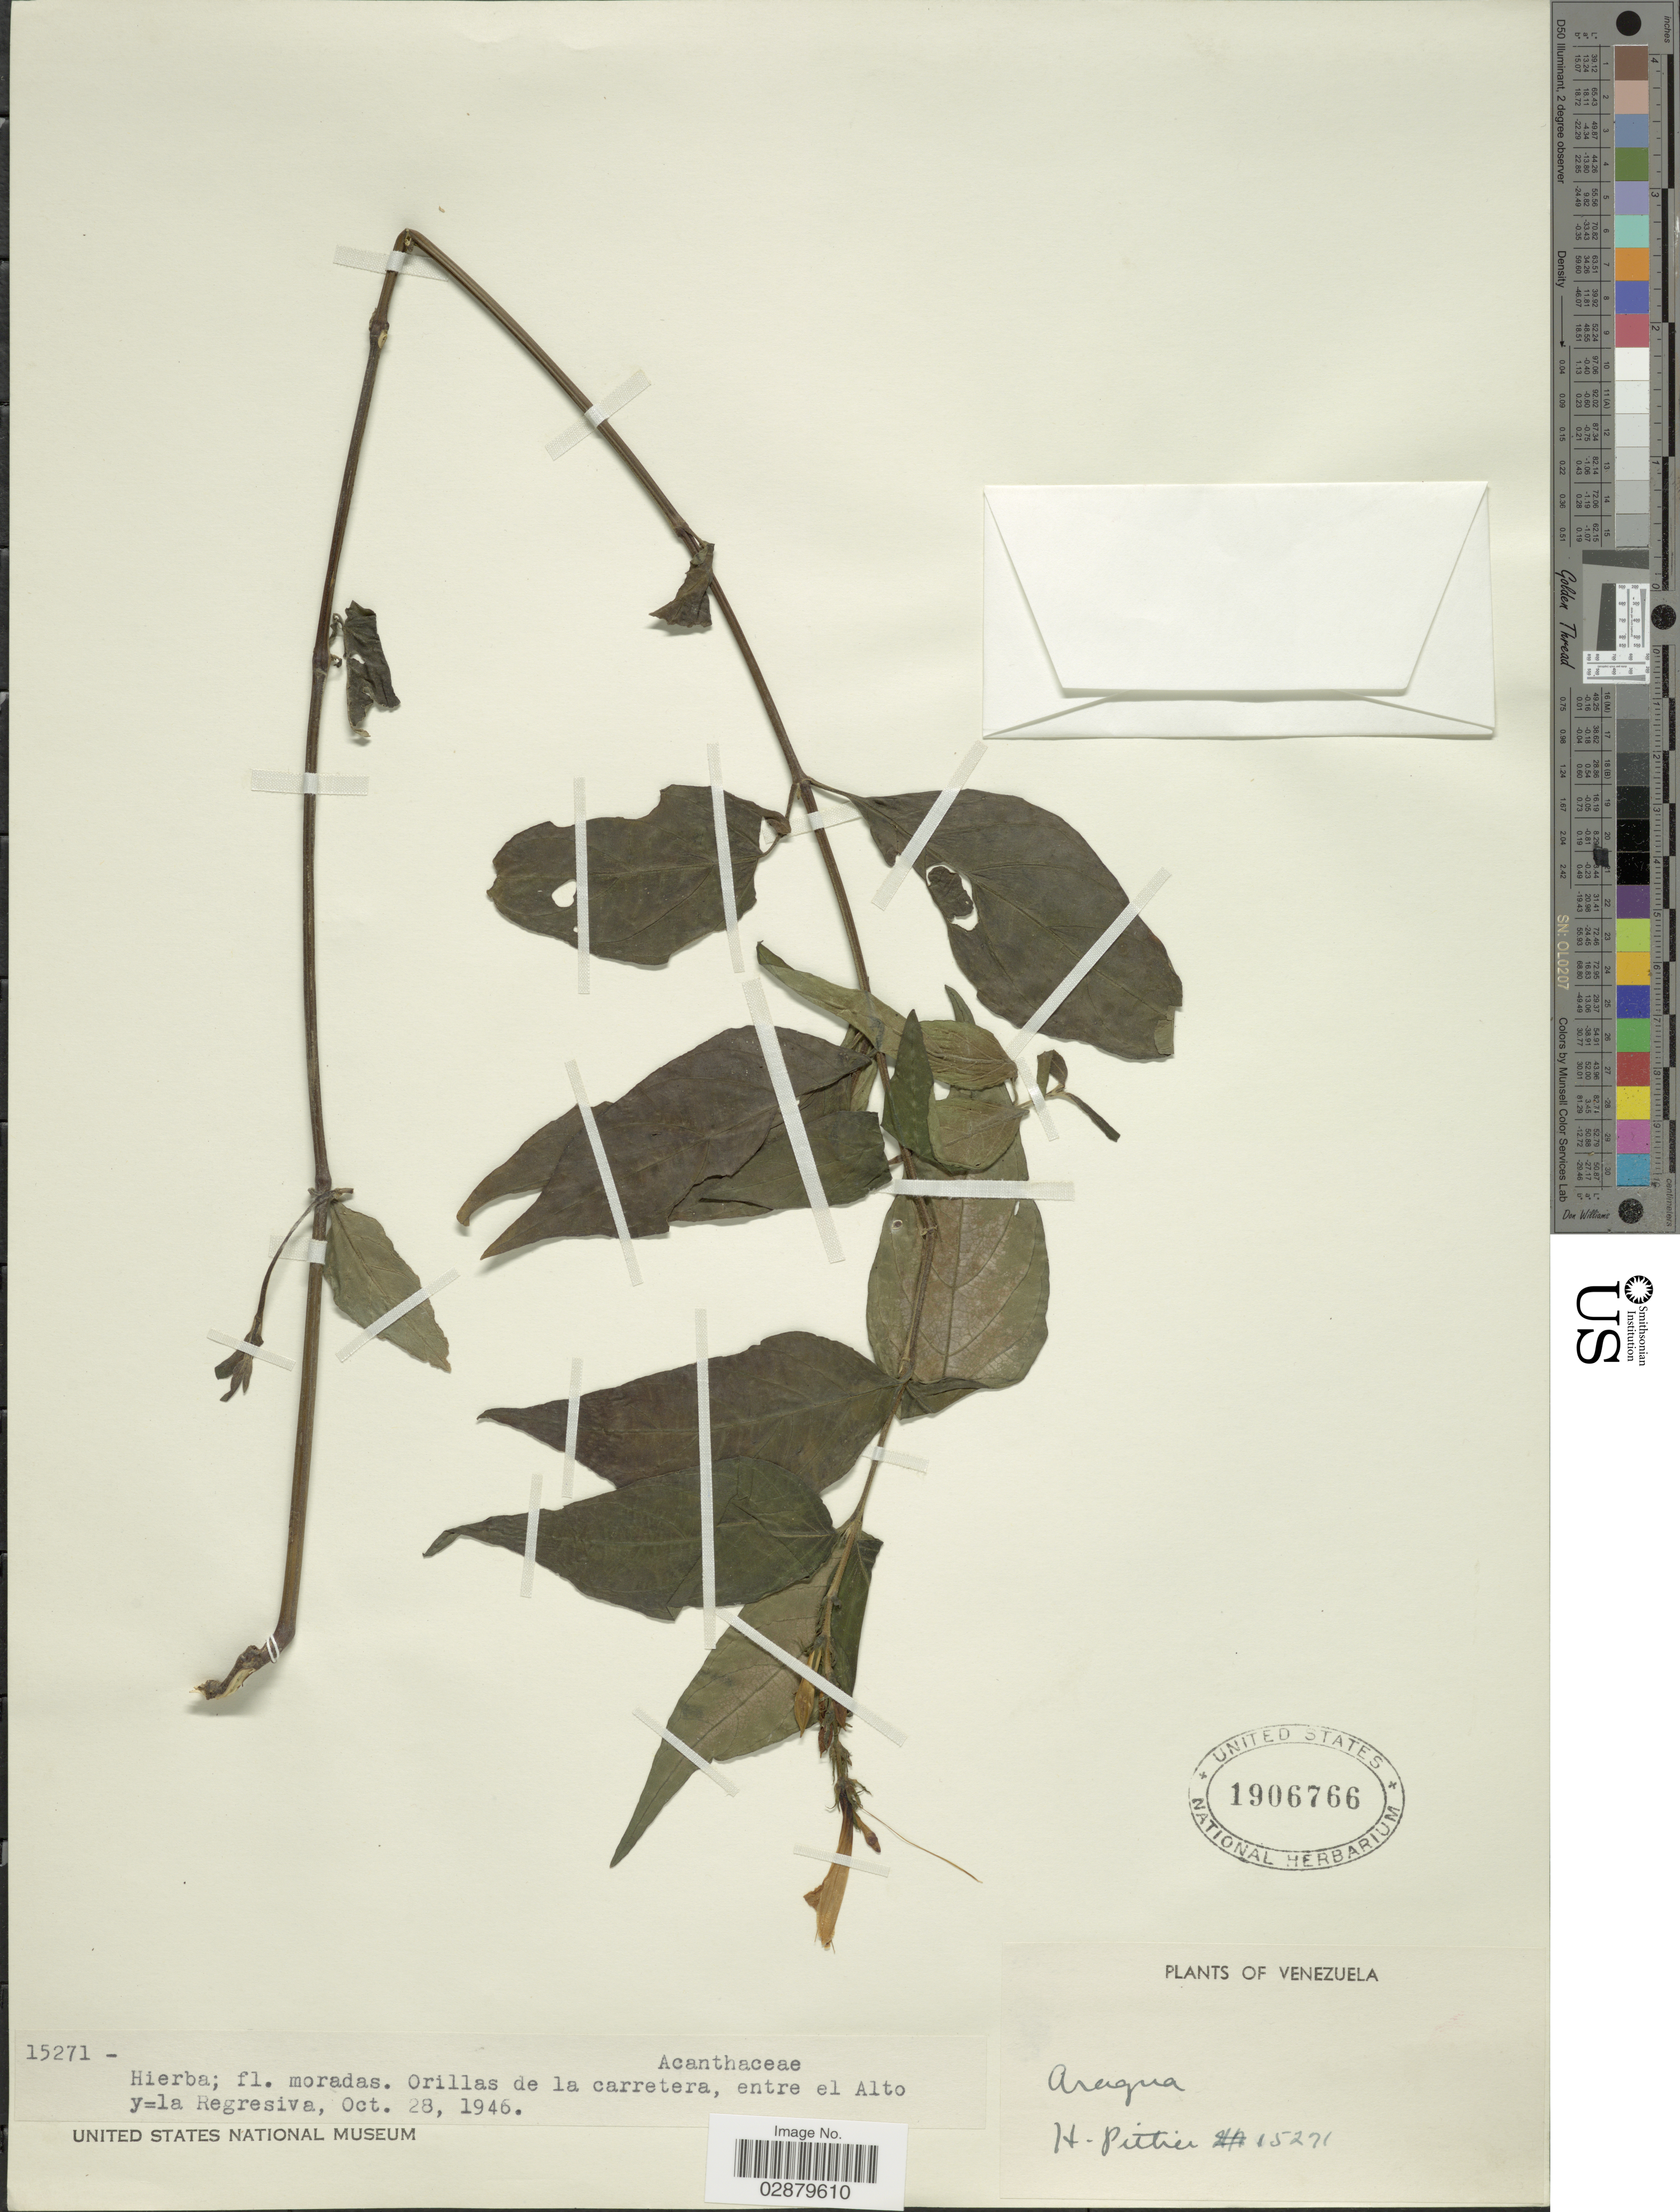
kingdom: Plantae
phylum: Tracheophyta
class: Magnoliopsida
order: Lamiales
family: Acanthaceae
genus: Justicia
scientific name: Justicia lindaviana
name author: Leonard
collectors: H. F. Pittier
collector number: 15271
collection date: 1946-10-28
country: Venezuela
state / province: Aragua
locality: Orillas de la carretera, entre el Alto y=la Regresiva.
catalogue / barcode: US 1906766